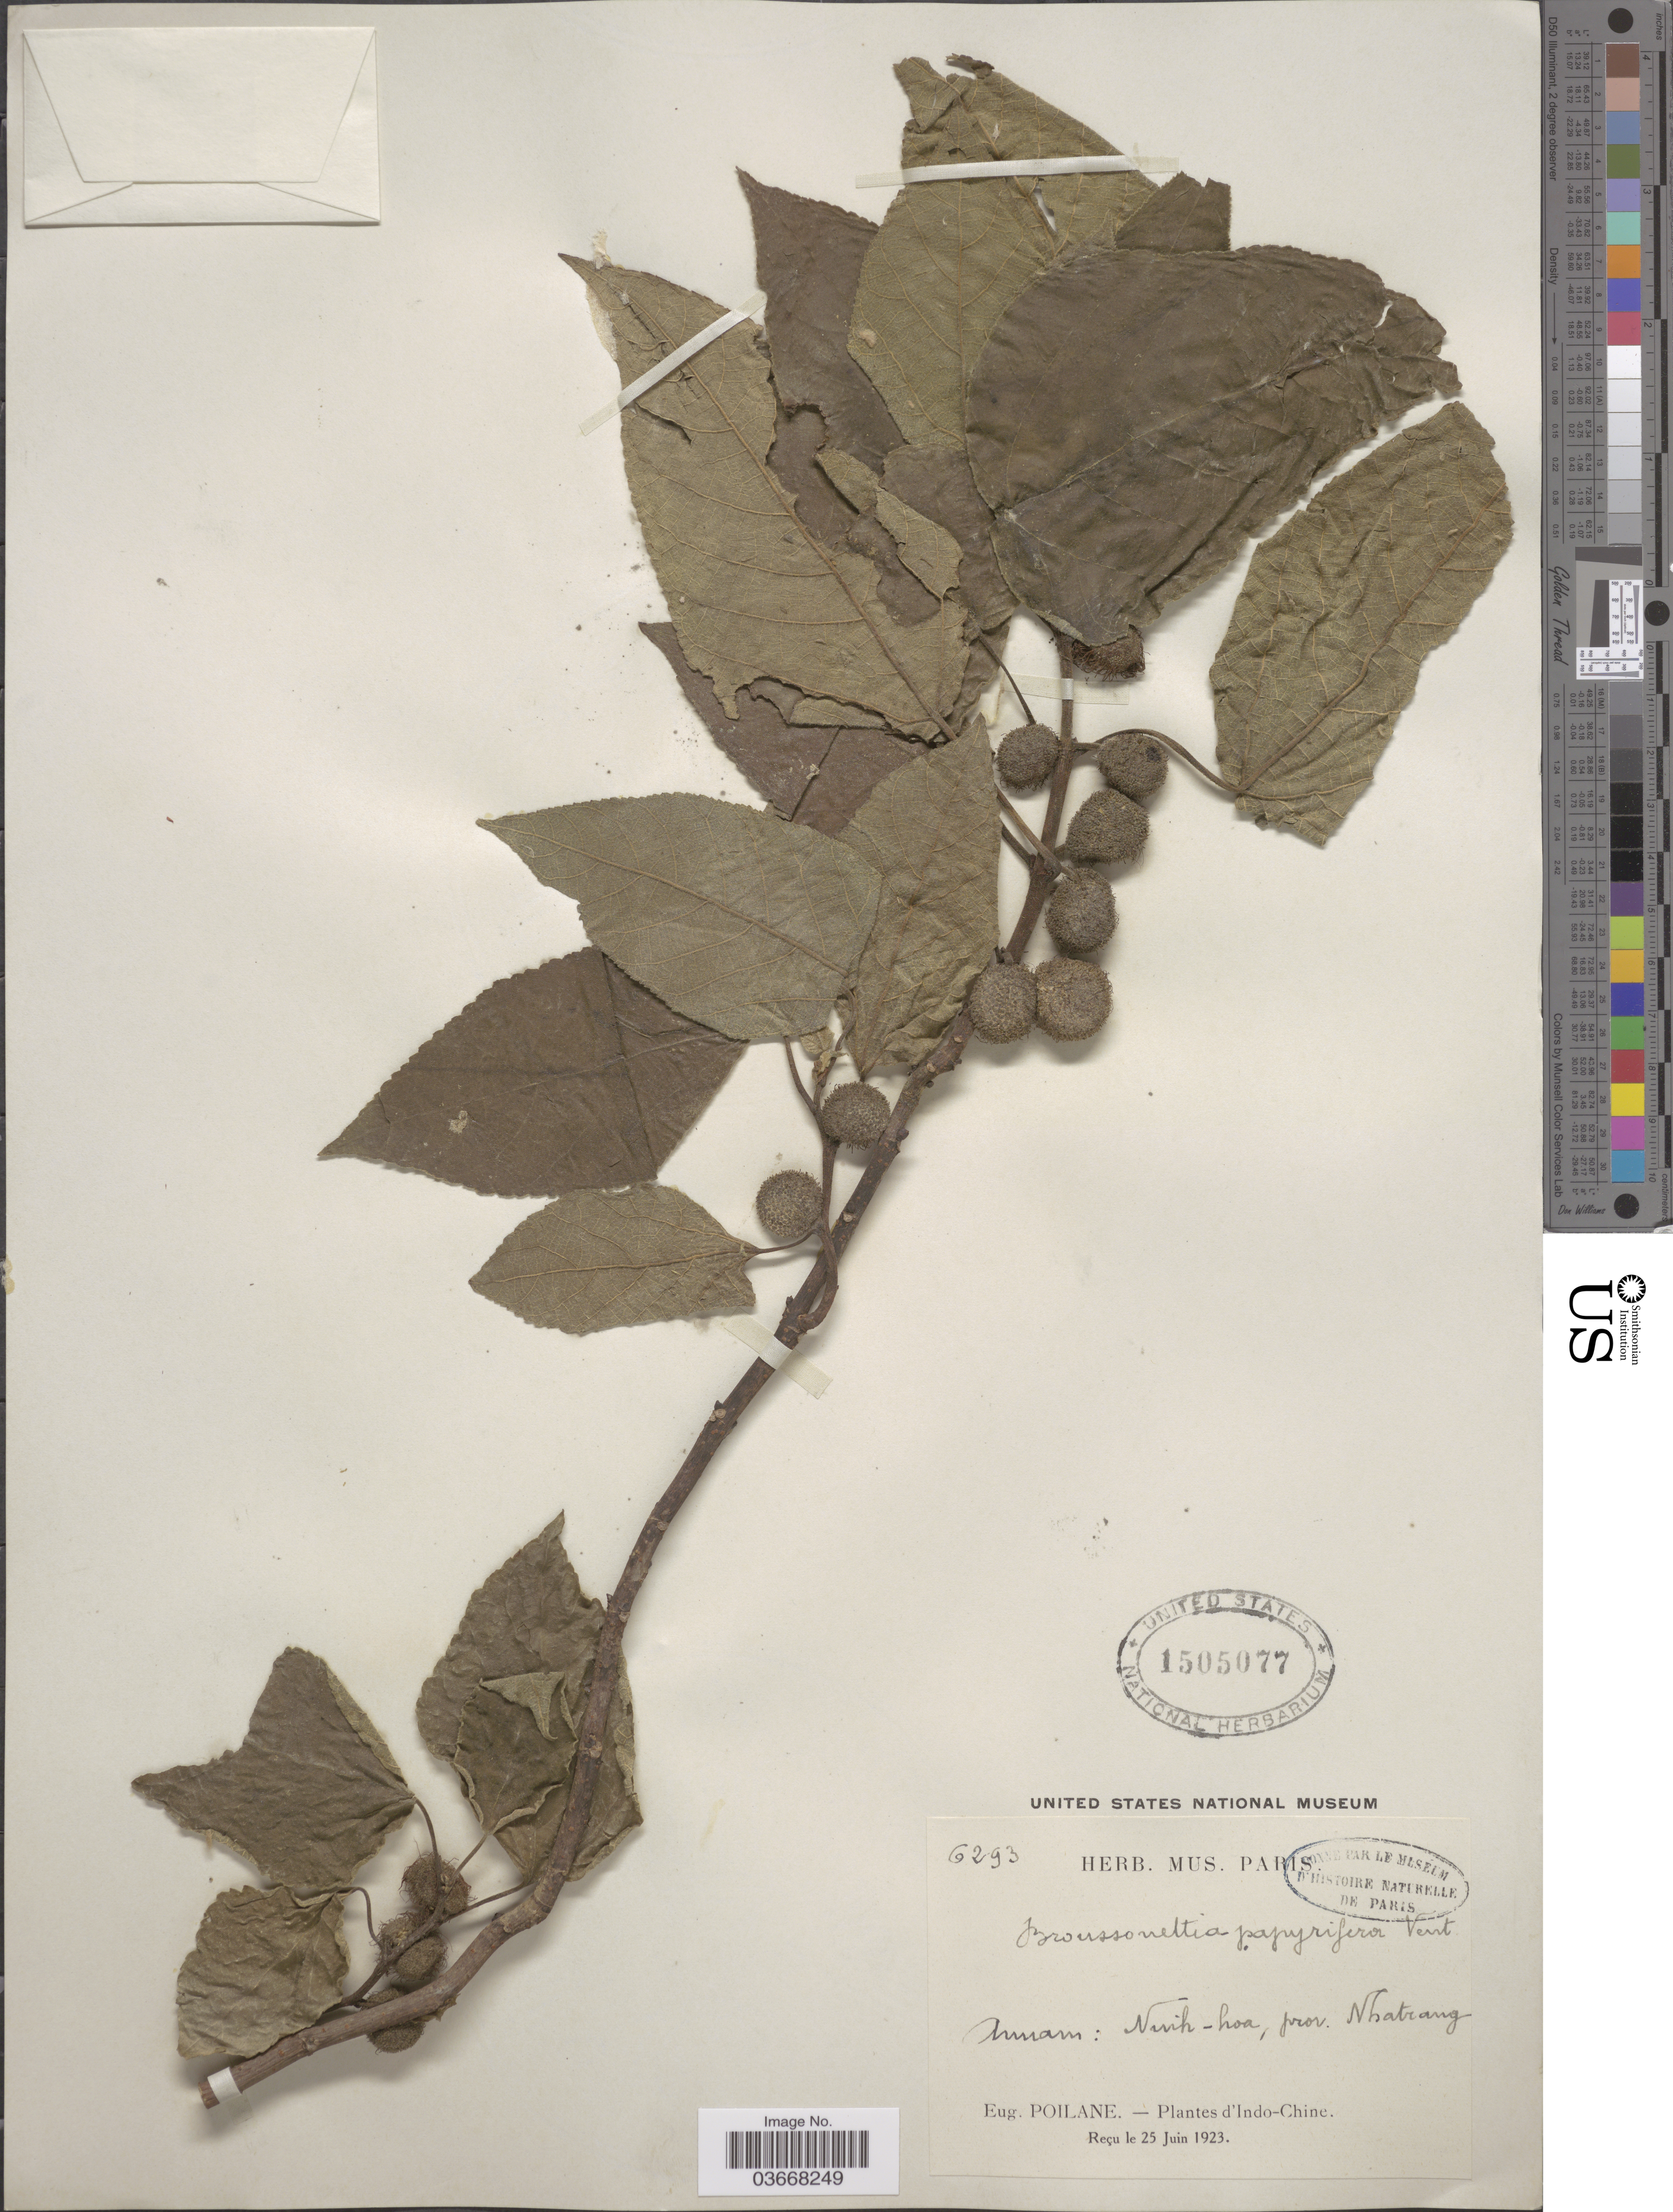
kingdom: Plantae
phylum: Tracheophyta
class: Magnoliopsida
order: Rosales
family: Moraceae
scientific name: Broussoneta papyrifera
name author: (L.) L'Hér. ex Vent.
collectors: E. Poilane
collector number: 6293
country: Vietnam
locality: Annam: Ninh-hoa, prov. Nhatrang. Indo-Chine.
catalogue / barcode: US 1505077